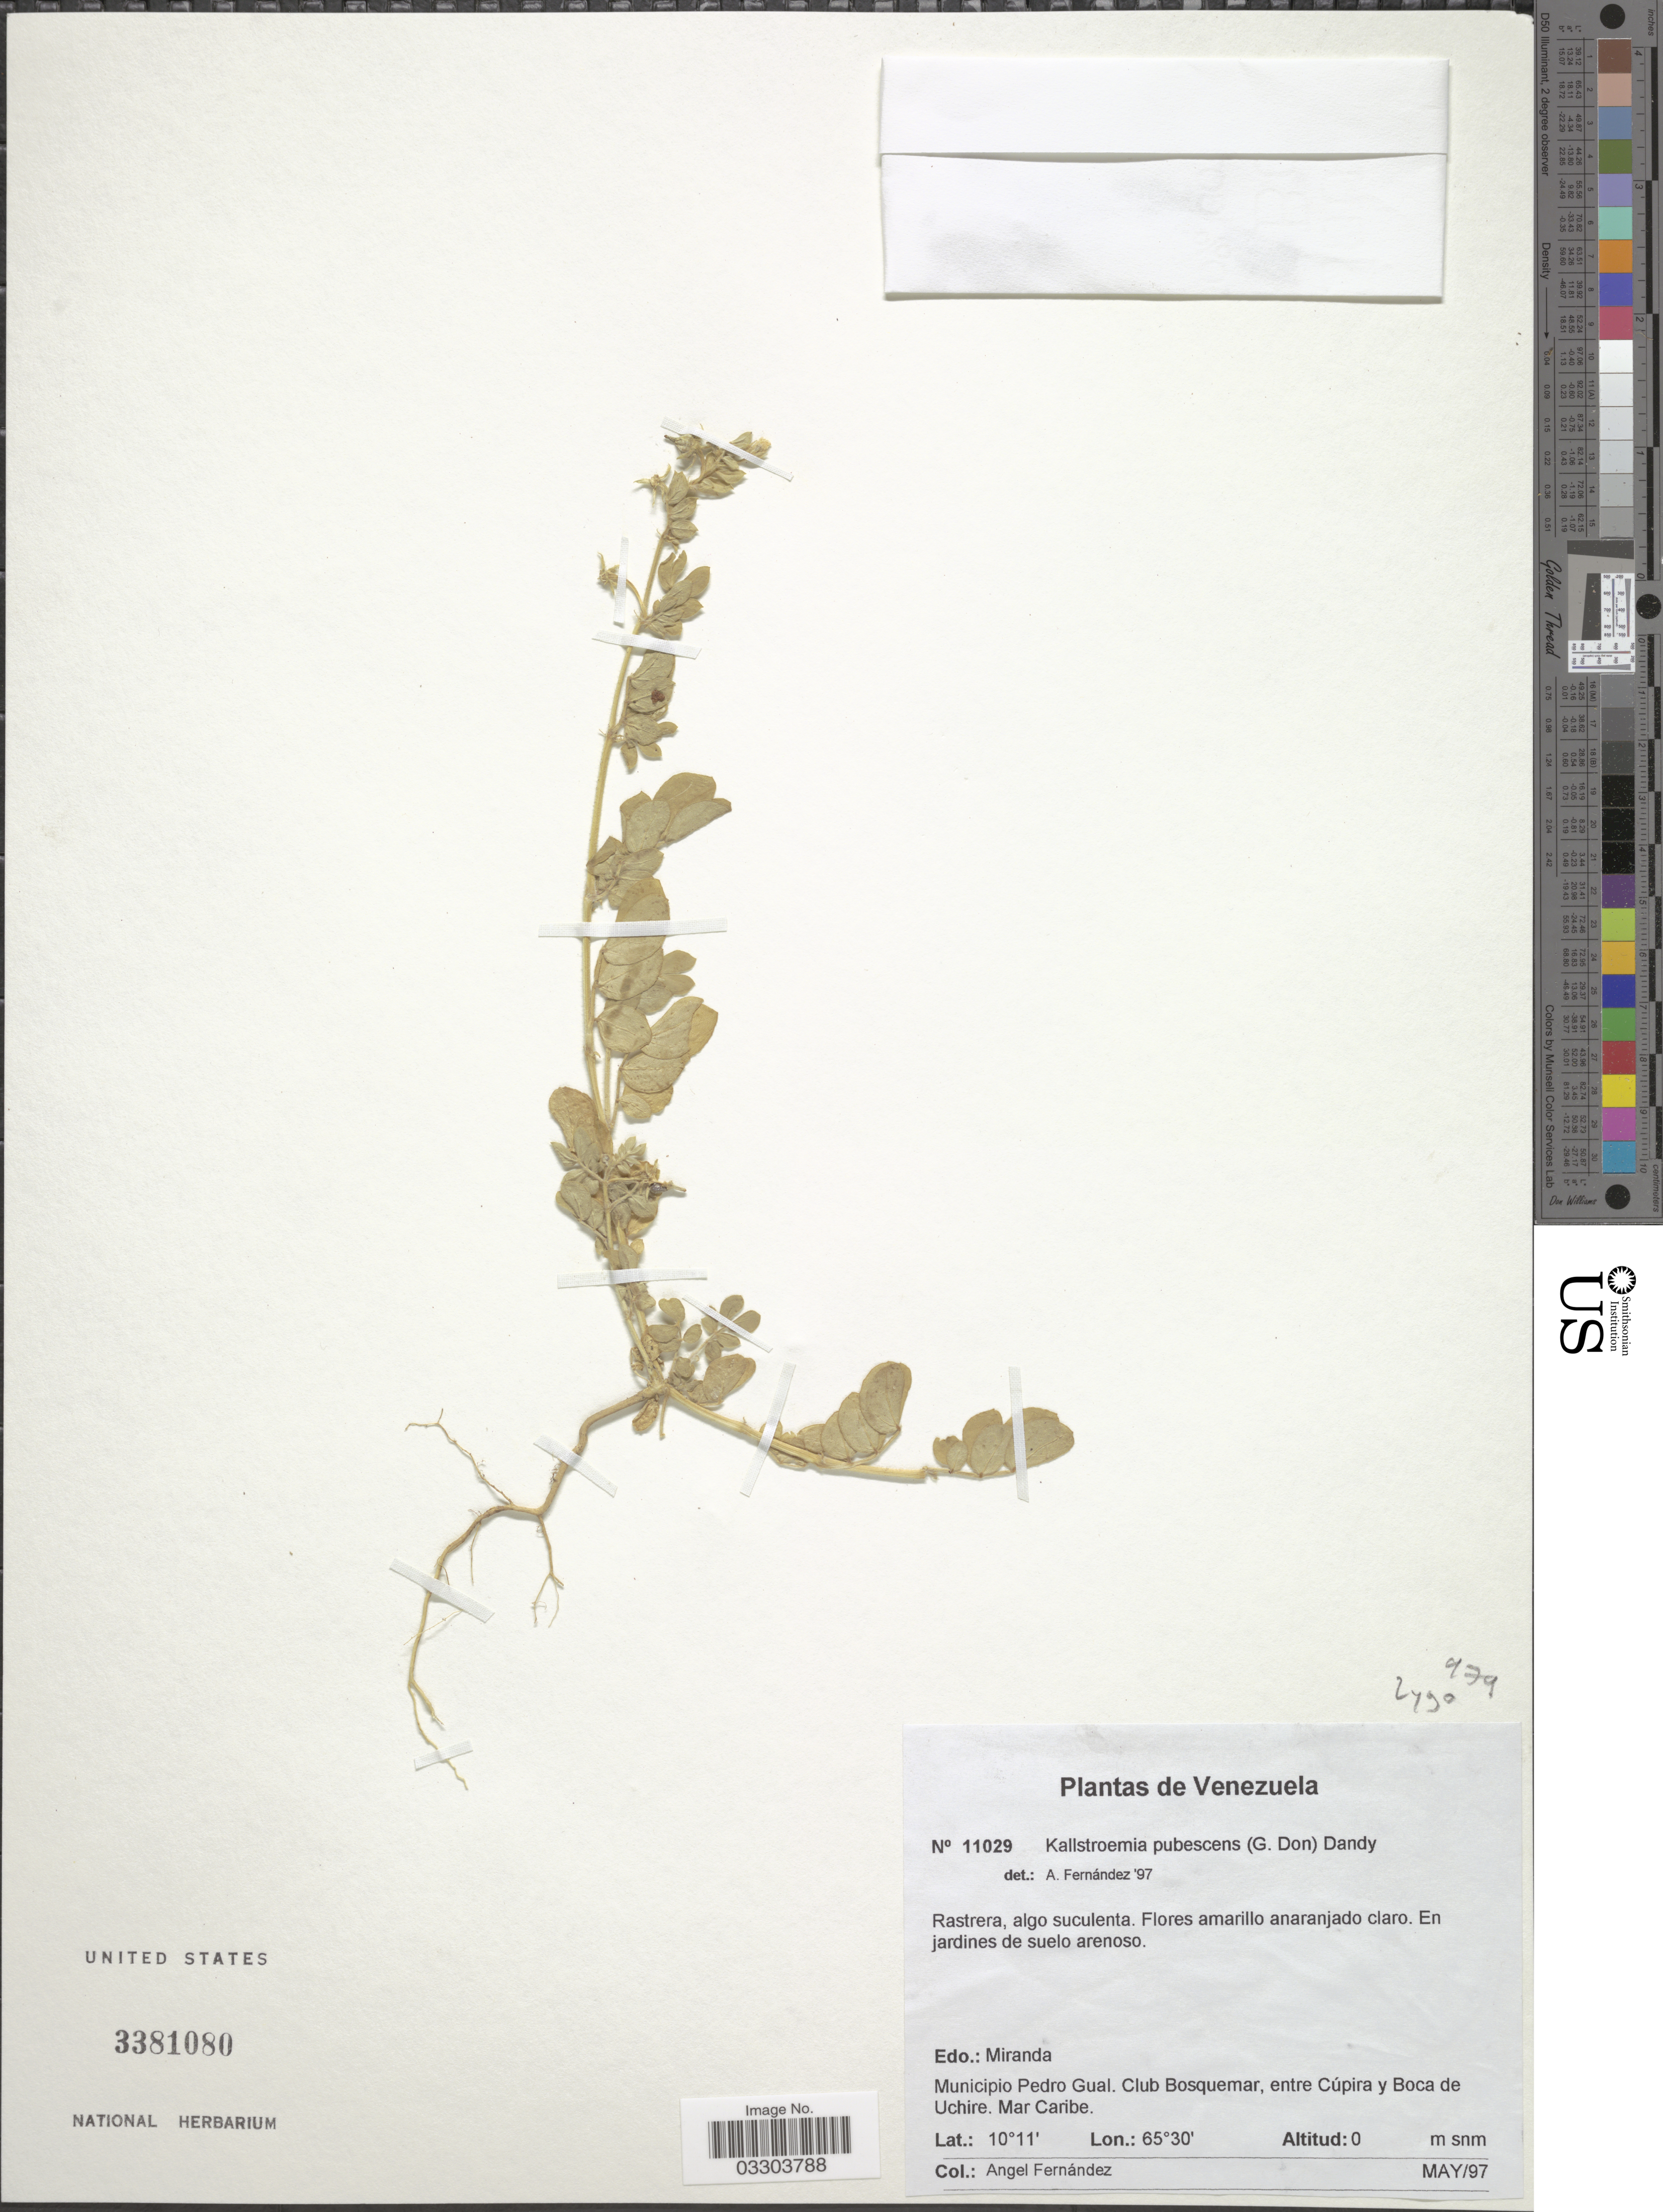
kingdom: Plantae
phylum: Tracheophyta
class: Magnoliopsida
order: Zygophyllales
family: Zygophyllaceae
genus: Kallstroemia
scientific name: Kallstroemia pubescens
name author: (G. Don) Dandy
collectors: Á. Fernández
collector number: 11029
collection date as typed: Transcribed d/m/y: /5/97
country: Venezuela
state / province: Miranda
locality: Municipio Pedro Gual. Club Bosquemar, entre Cúpira y Boca de Uchire. Mar Caribe.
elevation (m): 0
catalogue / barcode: US 3381080